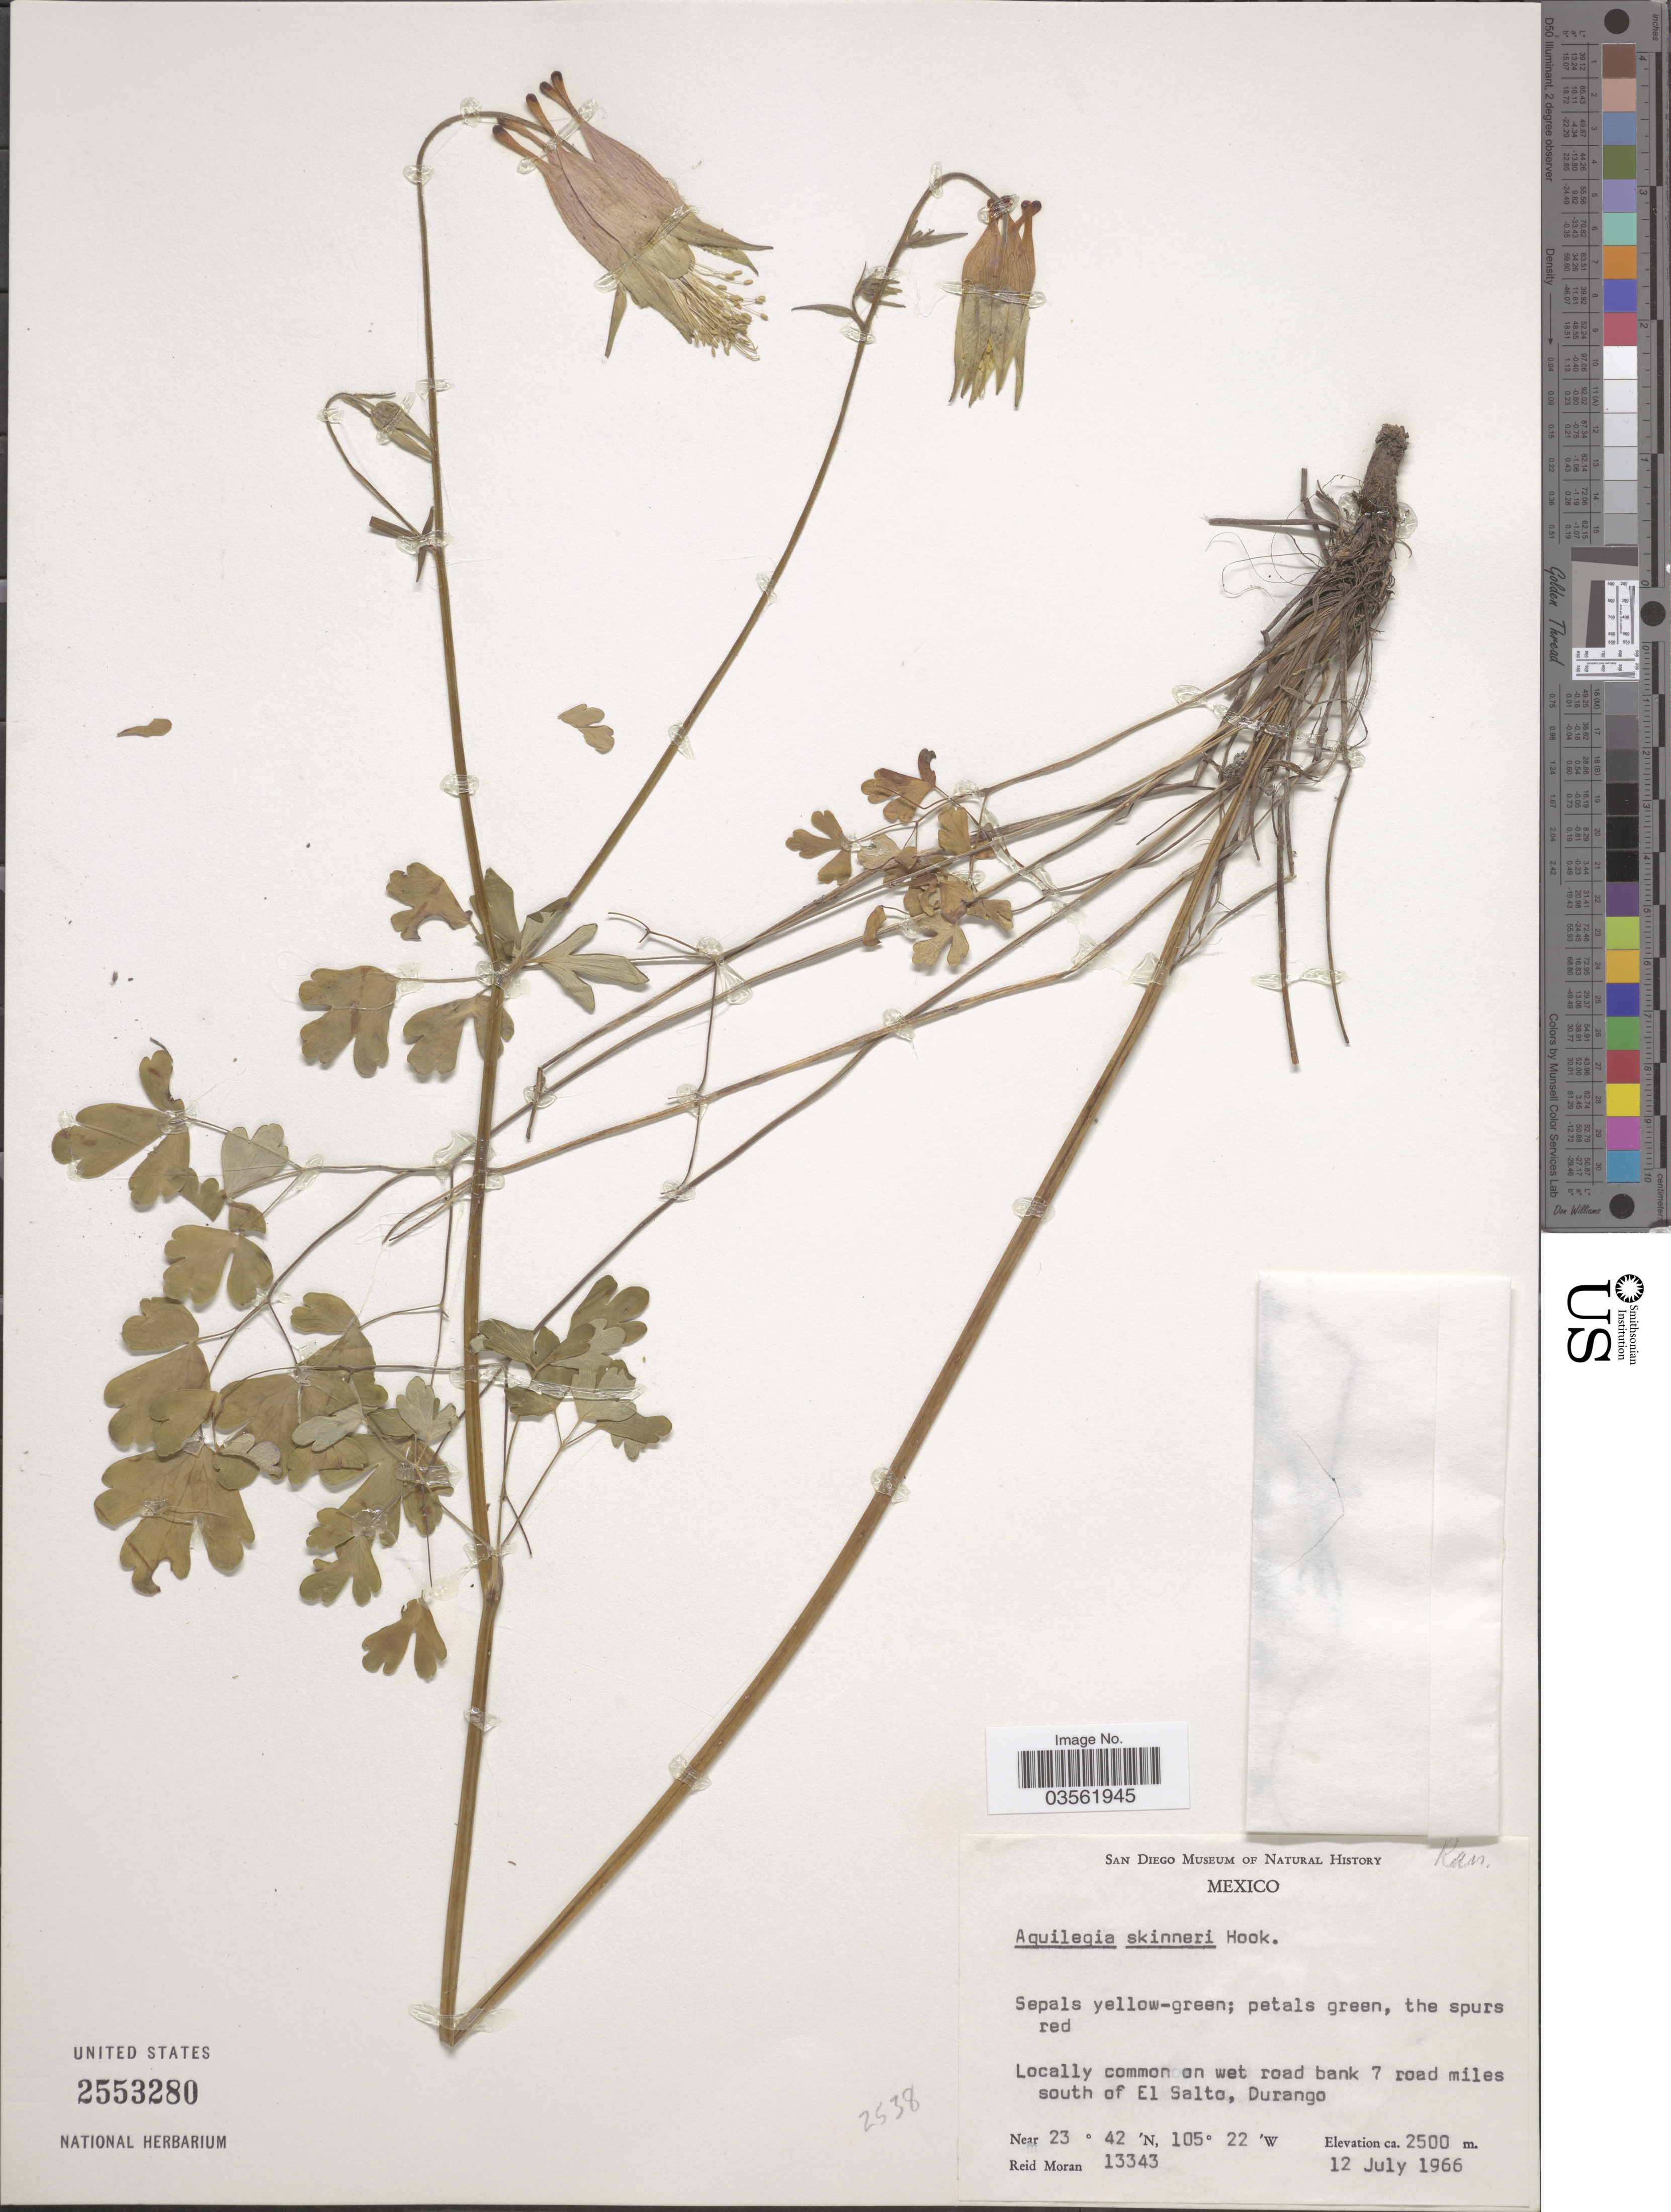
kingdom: Plantae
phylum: Tracheophyta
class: Magnoliopsida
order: Ranunculales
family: Ranunculaceae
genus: Aquilegia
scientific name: Aquilegia skinneri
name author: Hook. f.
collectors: R. Moran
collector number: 13343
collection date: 1966-07-12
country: Mexico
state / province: Durango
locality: Locally common on wet road bank 7 road miles south of El Salto.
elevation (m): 2500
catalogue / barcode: US 2553280